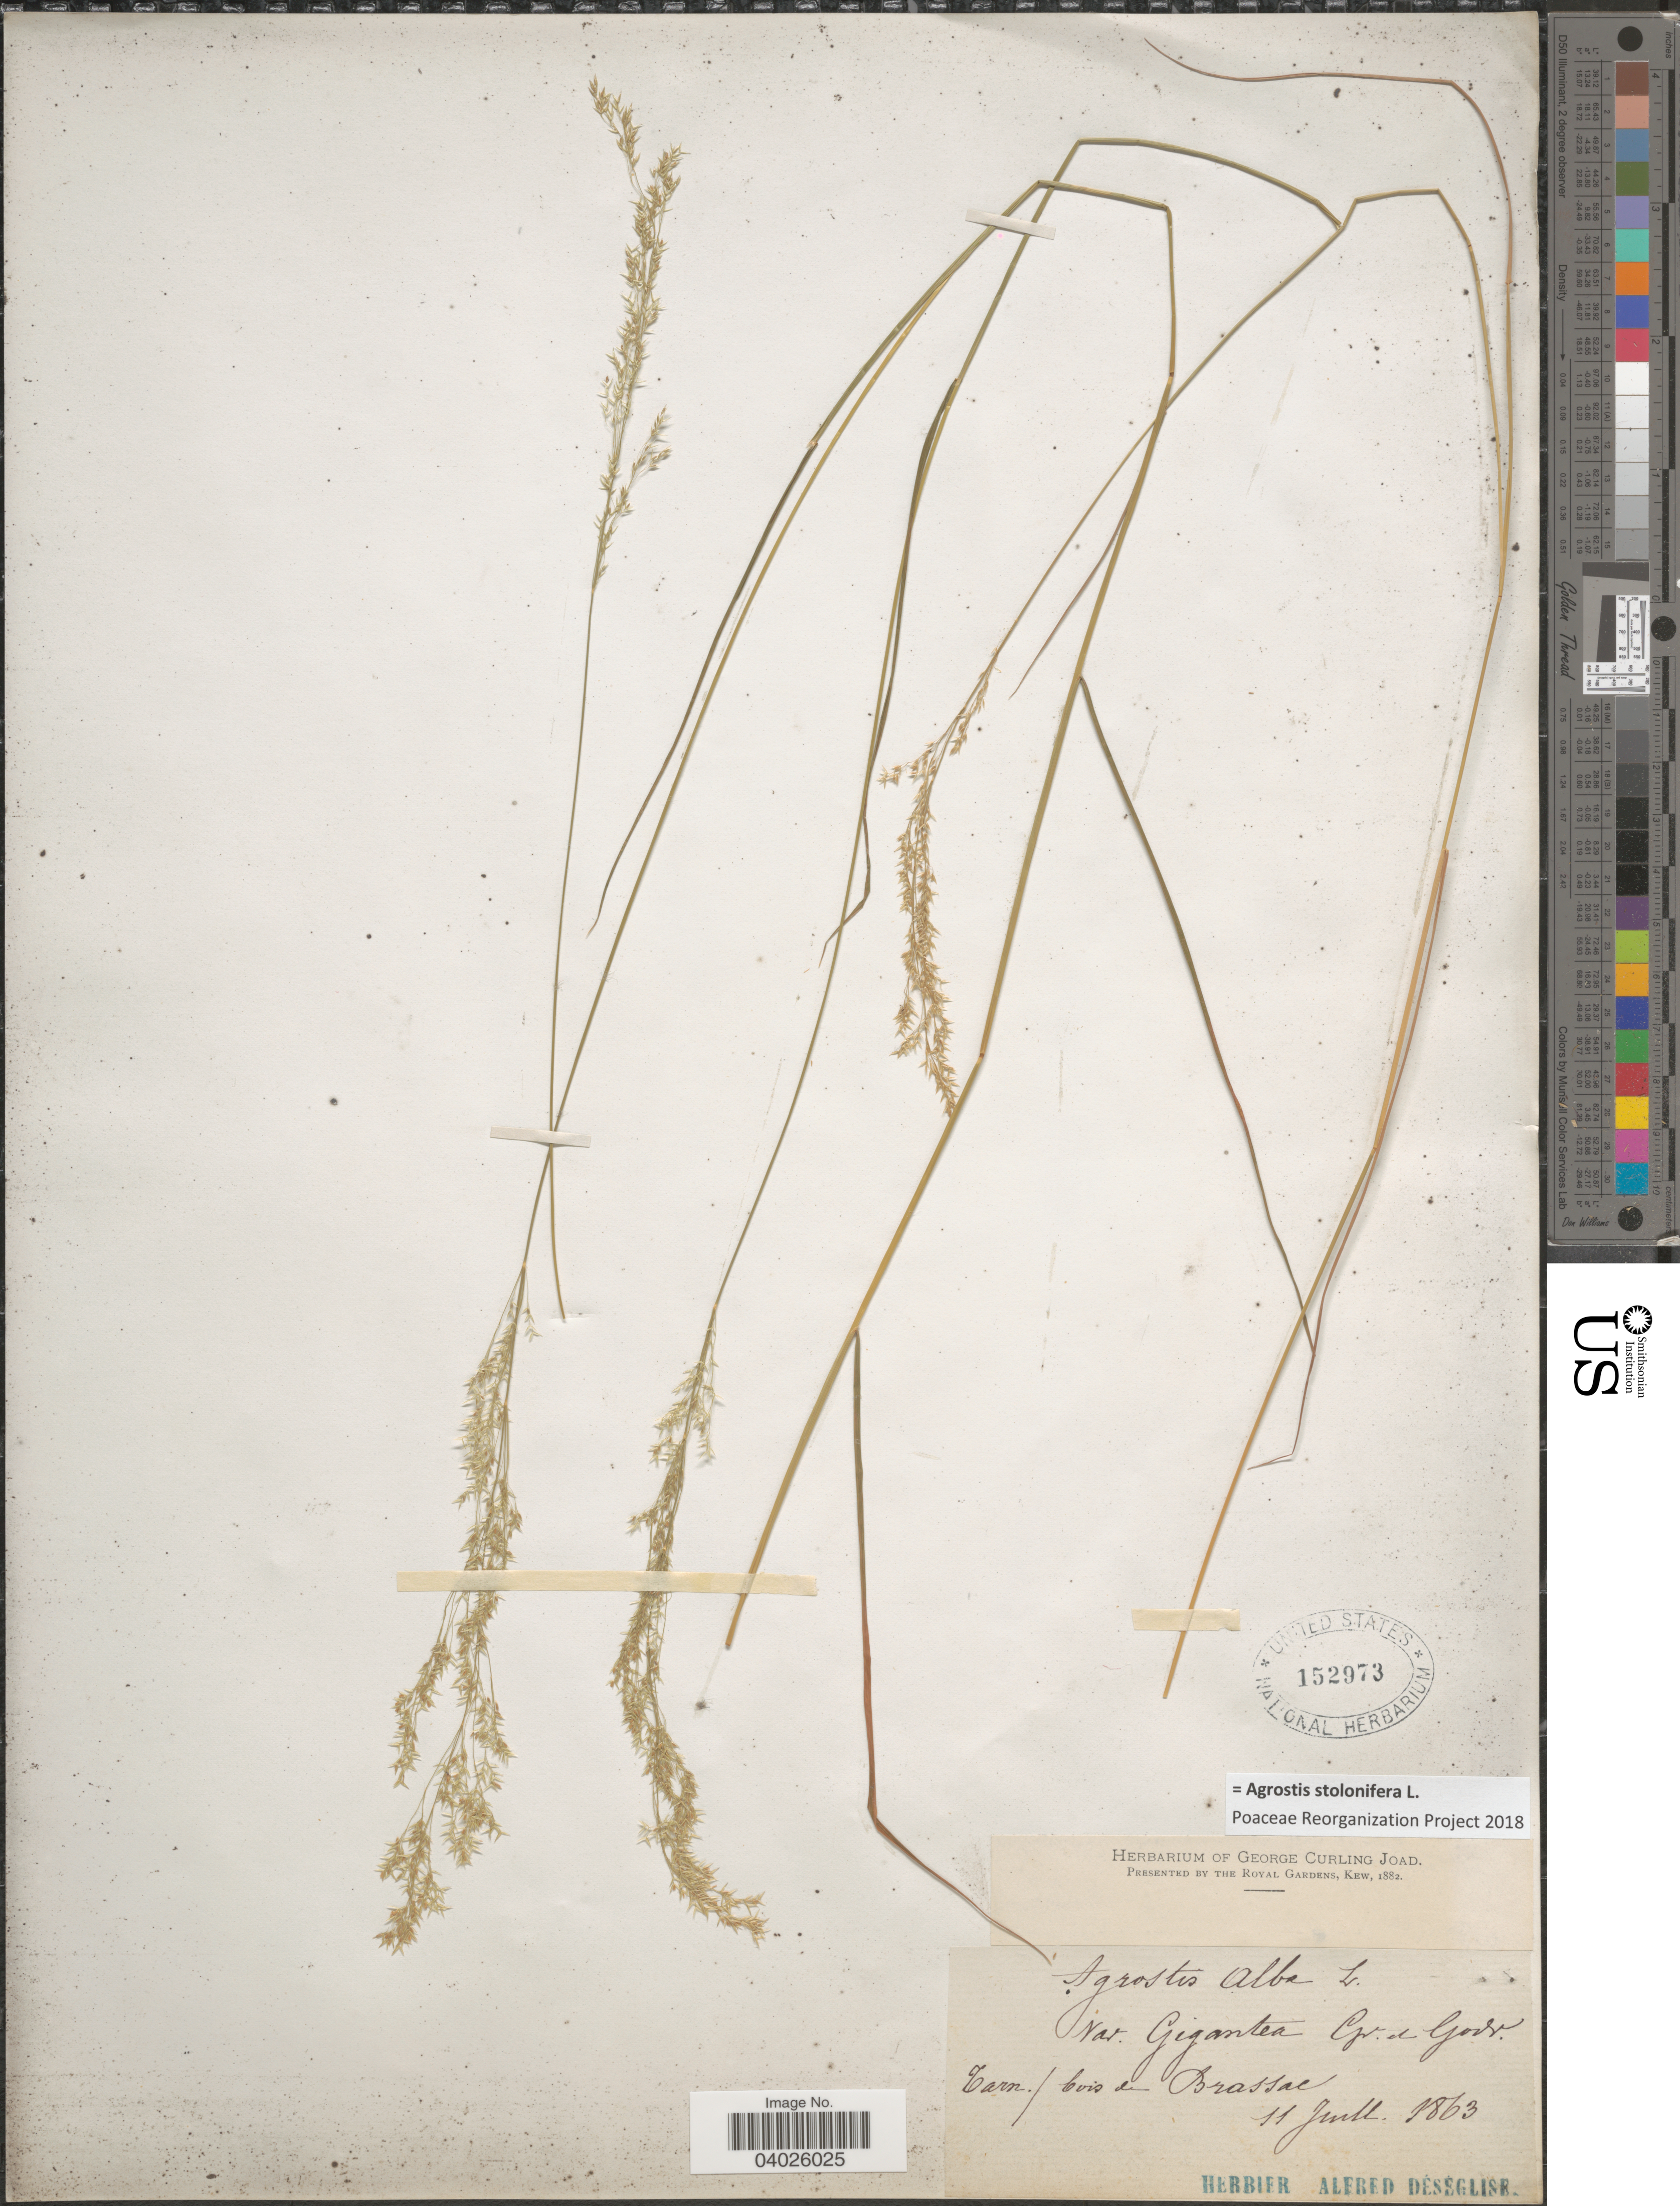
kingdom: Plantae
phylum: Tracheophyta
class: Liliopsida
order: Poales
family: Poaceae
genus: Agrostis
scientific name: Agrostis stolonifera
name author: L.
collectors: A. Deseglise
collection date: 1863-07-11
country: France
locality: Nat. Gigantea Cyr. d. Godr. Tarn./ bois de Brassac.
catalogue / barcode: US 152973